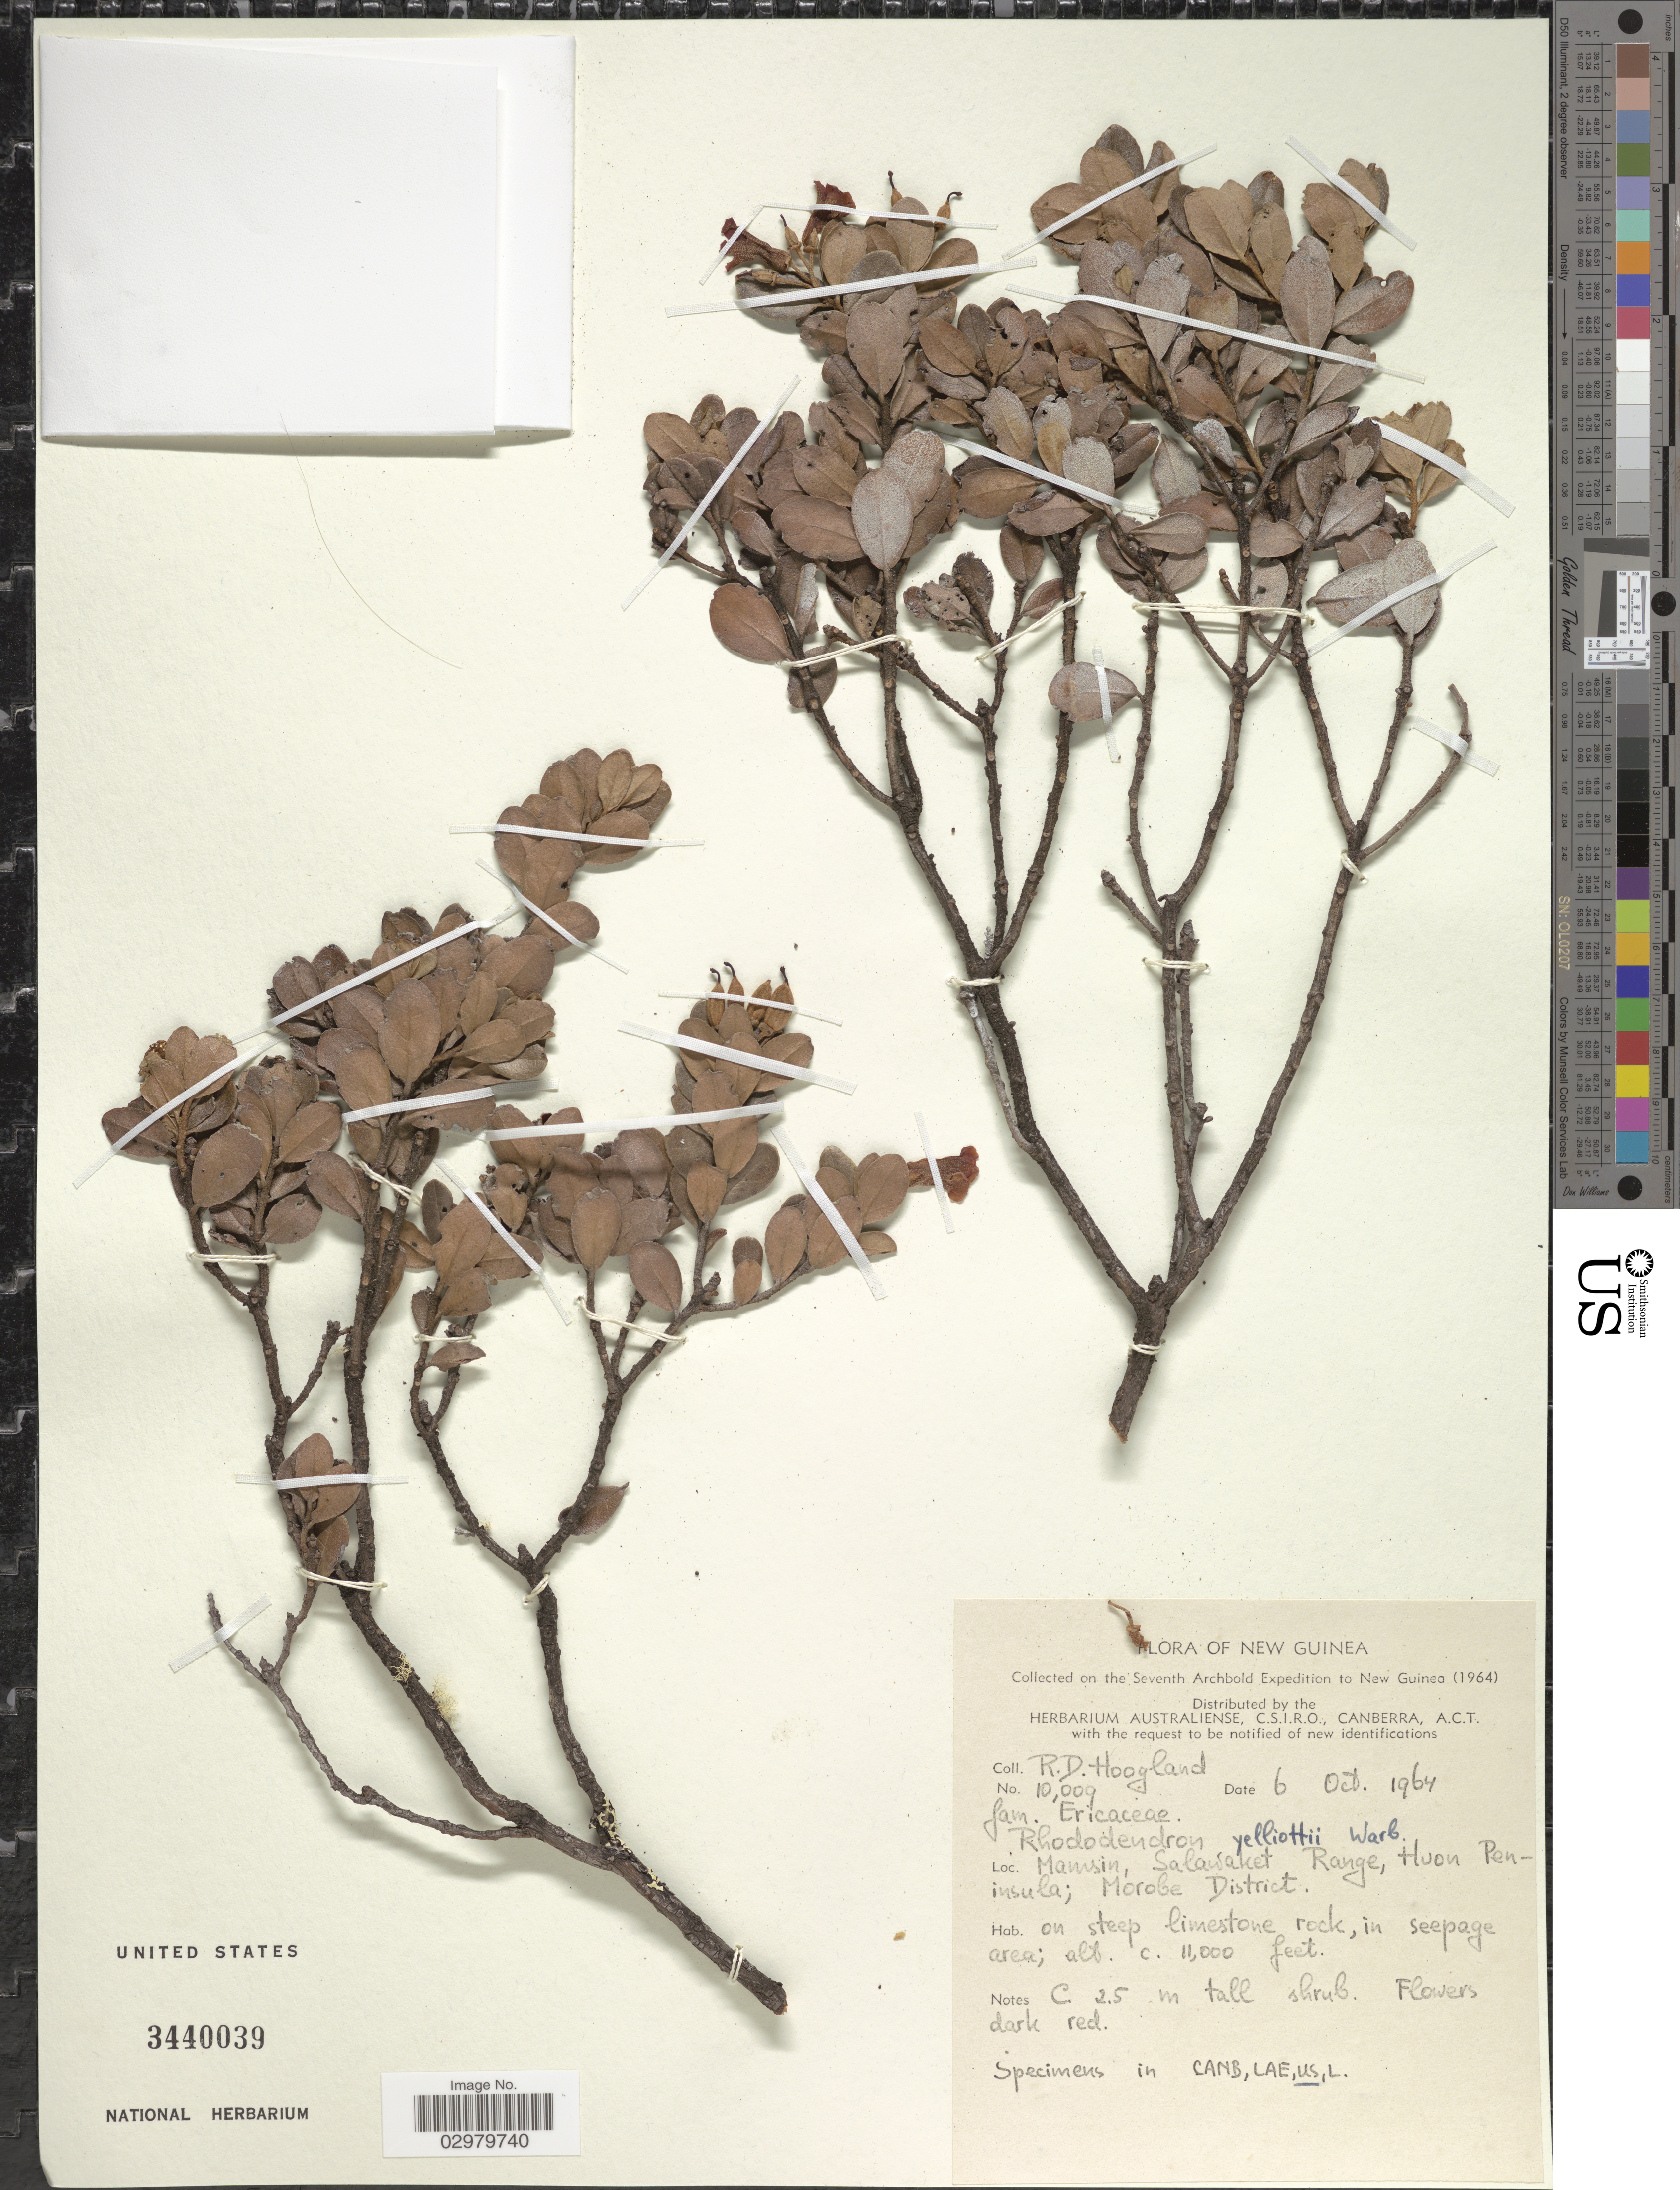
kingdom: Plantae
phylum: Tracheophyta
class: Magnoliopsida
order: Ericales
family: Ericaceae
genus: Rhododendron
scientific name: Rhododendron yelliottii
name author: Warb.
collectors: R. D. Hoogland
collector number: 10009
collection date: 1964-10-06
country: Papua New Guinea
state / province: Morobe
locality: New Guinea. Mamsin, Salawaket Range, Huon Peninsula; Morobe District.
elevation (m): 3353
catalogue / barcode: US 3440039